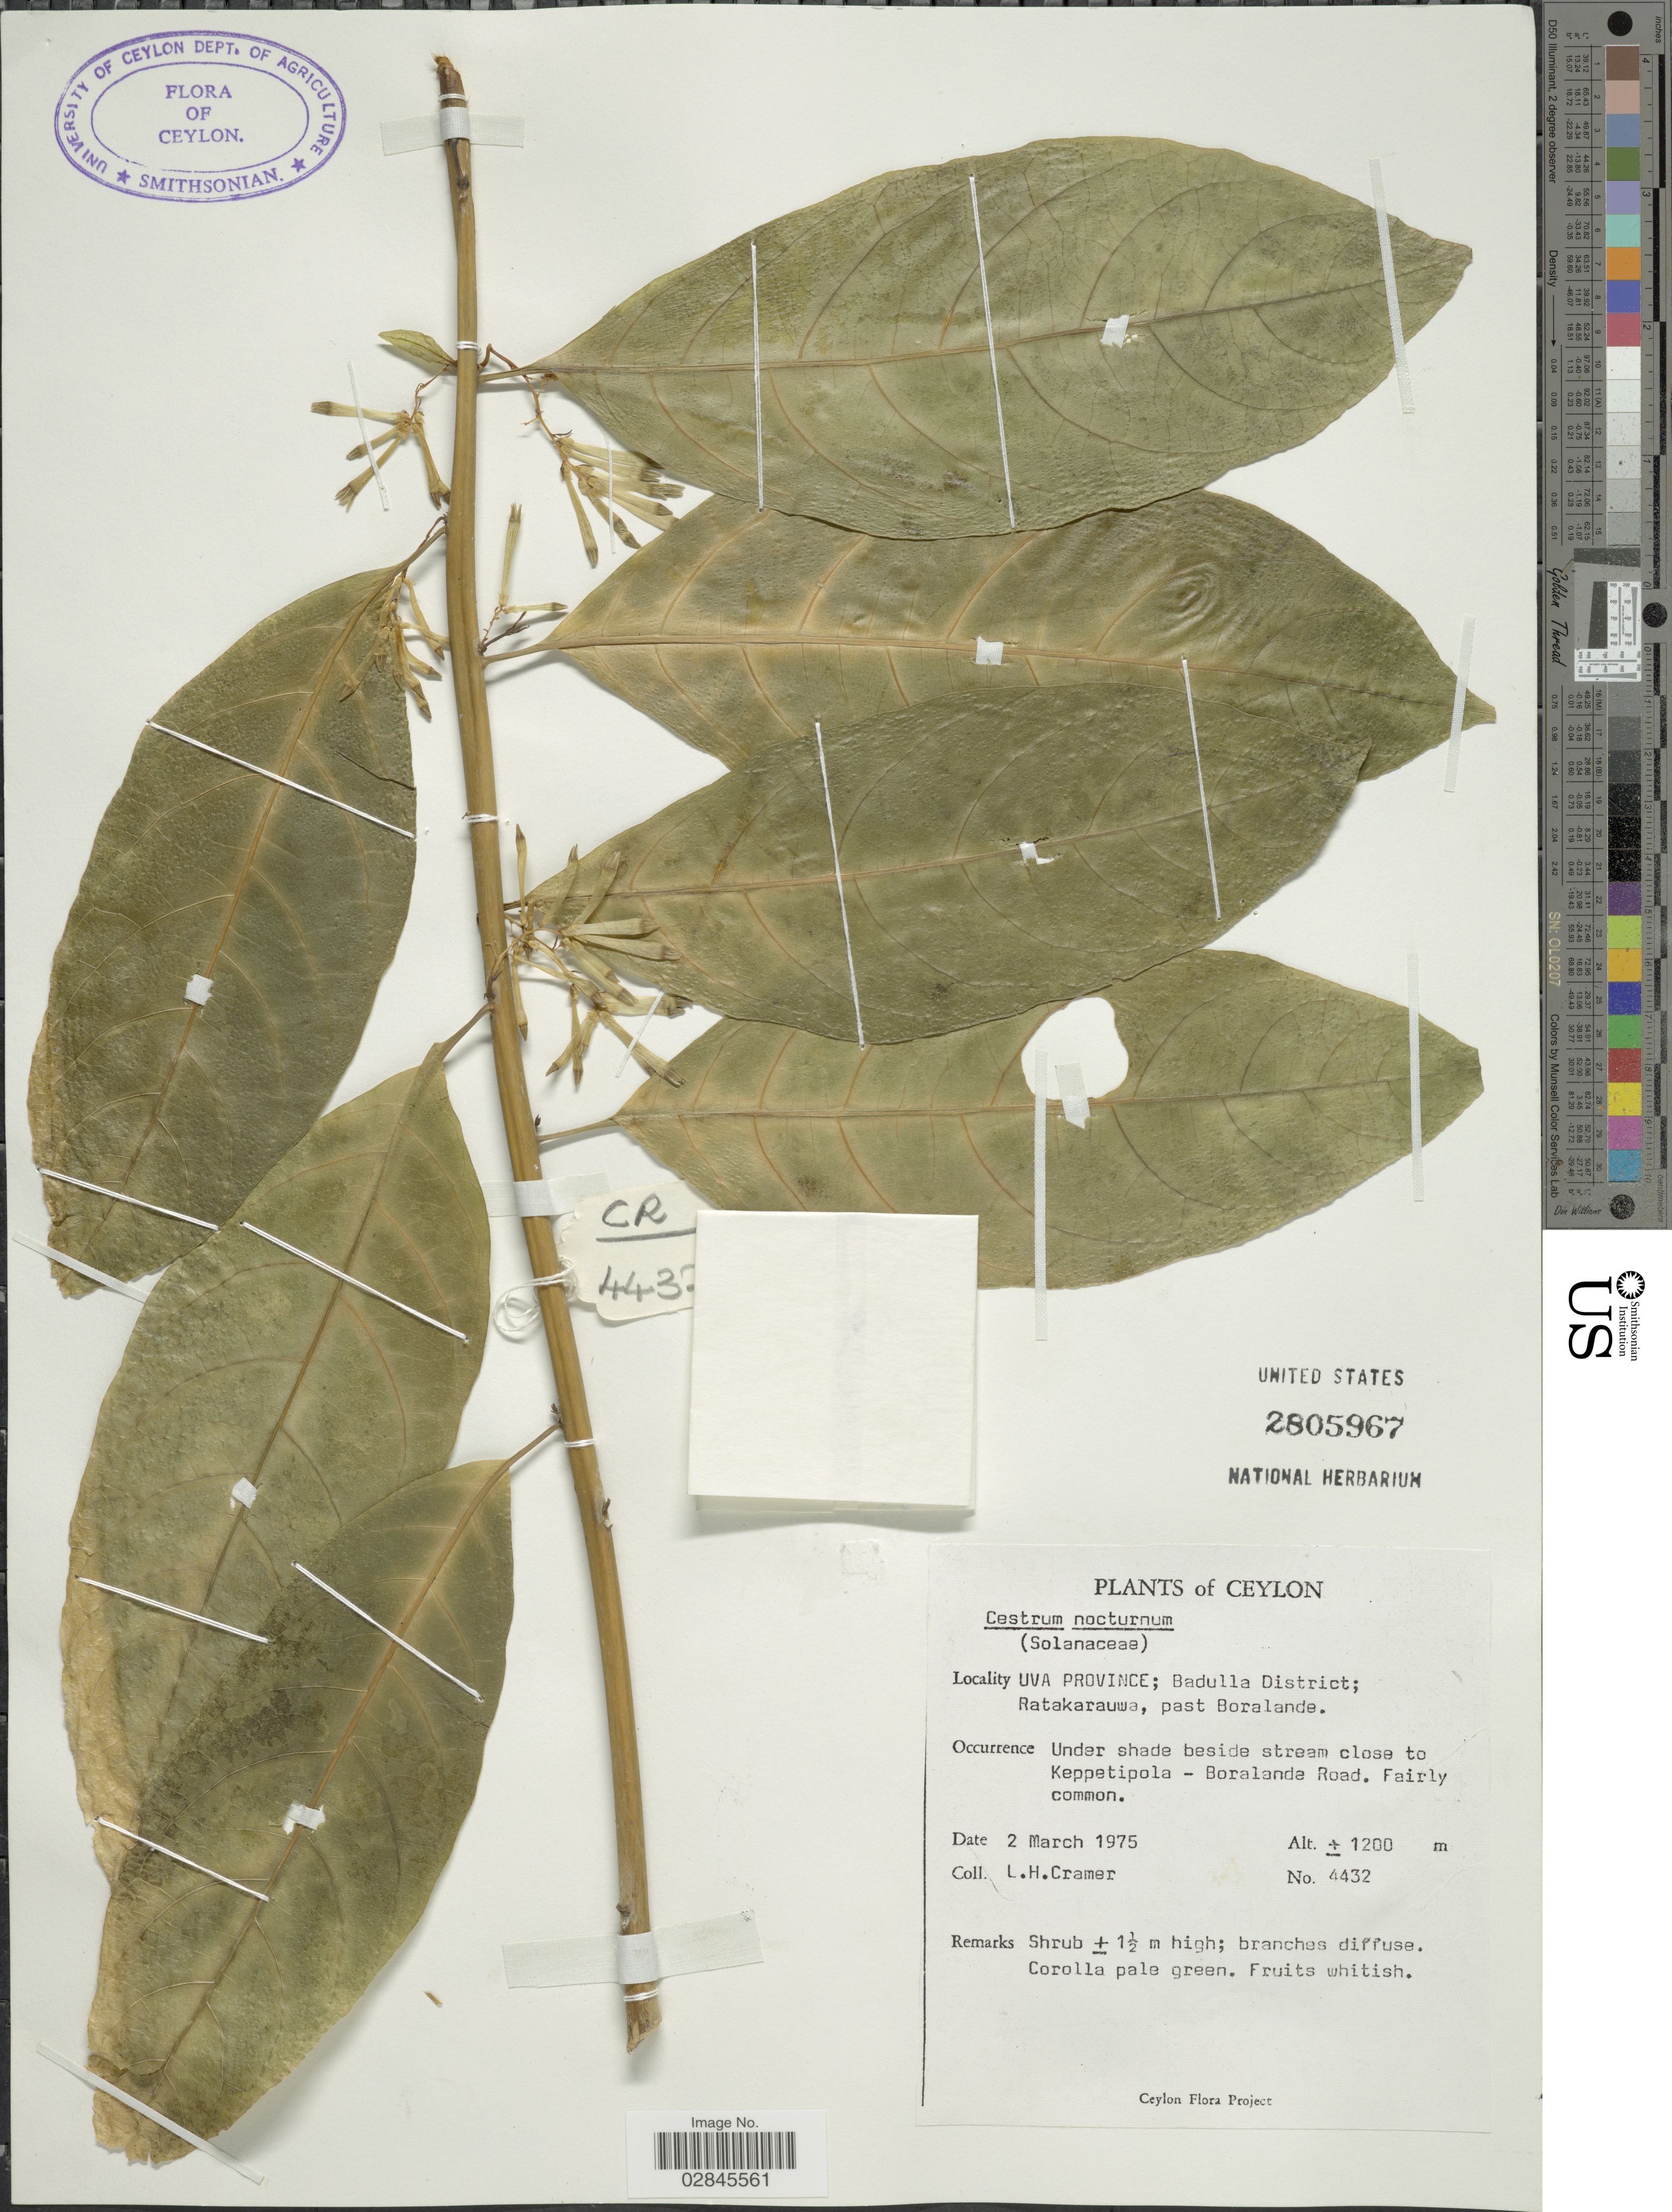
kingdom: Plantae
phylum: Tracheophyta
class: Magnoliopsida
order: Solanales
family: Solanaceae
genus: Cestrum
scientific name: Cestrum nocturnum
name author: L.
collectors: L. H. Cramer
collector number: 4432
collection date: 1975-03-02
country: Sri Lanka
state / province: Uva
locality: Ceylon. Badulla District; Ratakarauwa, past Boralande. Under shade beside stream close to Keppetipola-Boralande Road.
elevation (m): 1200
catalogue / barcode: US 2805967